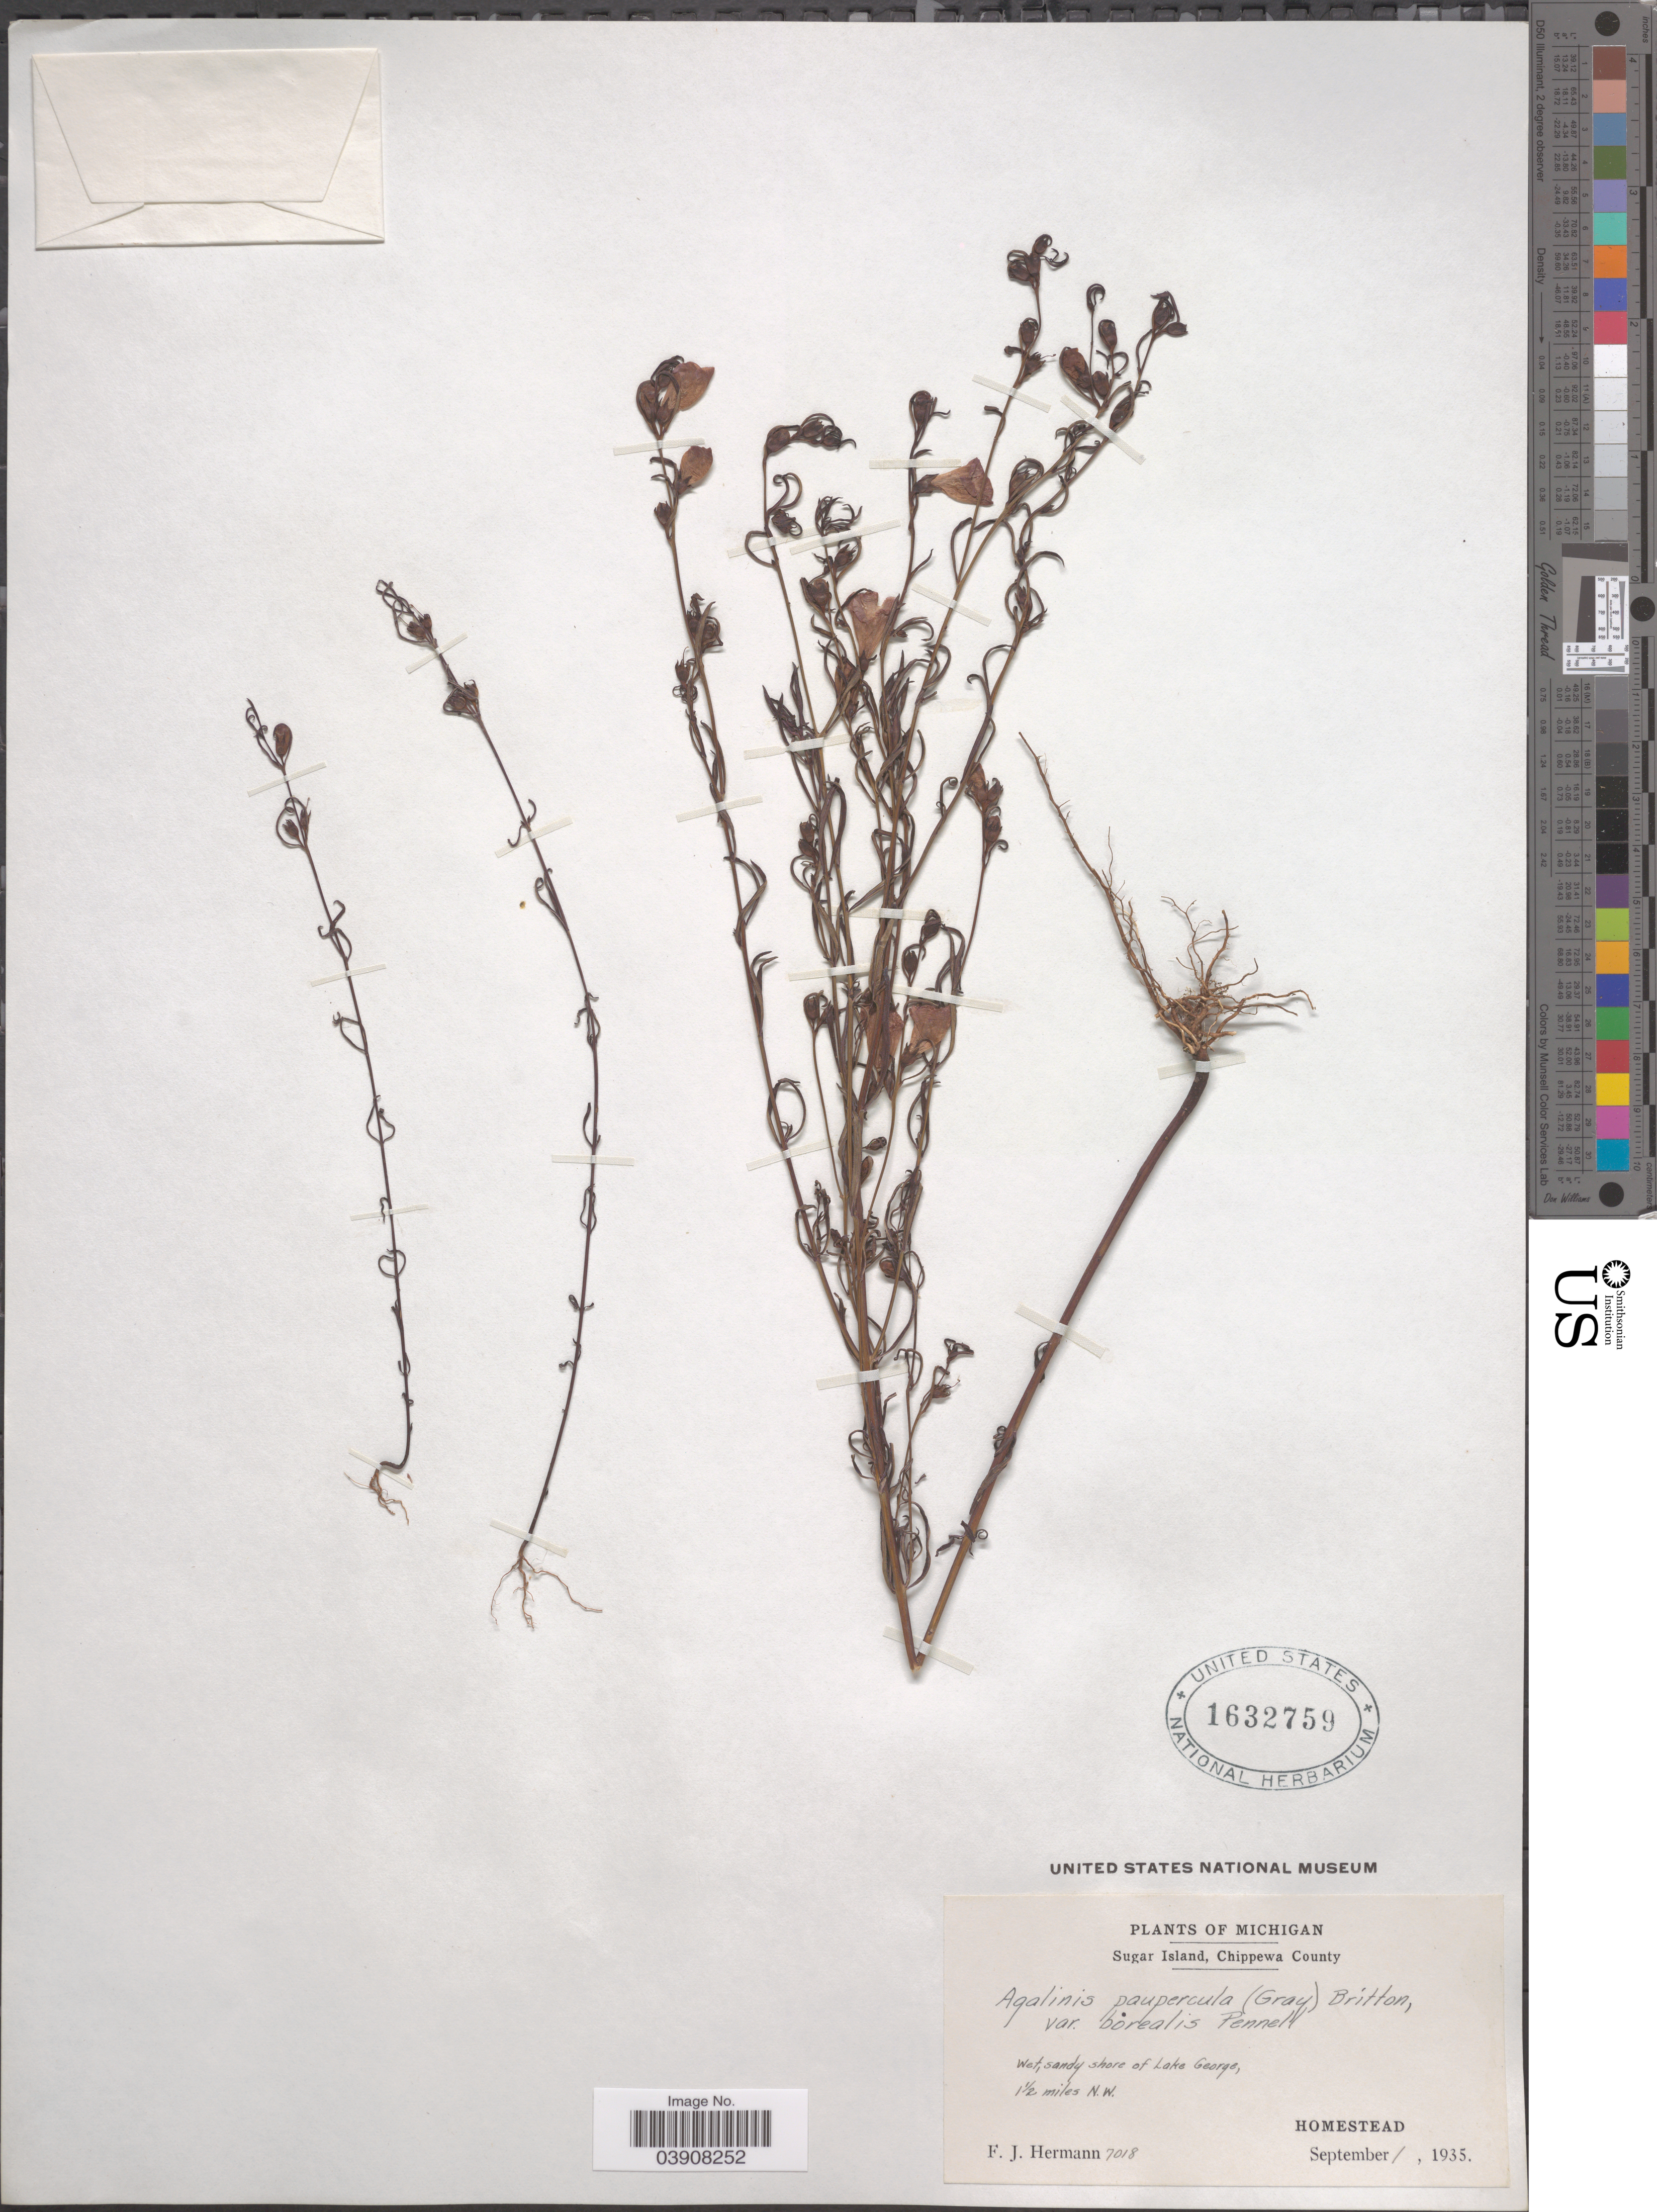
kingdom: Plantae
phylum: Tracheophyta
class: Magnoliopsida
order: Lamiales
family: Orobanchaceae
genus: Agalinis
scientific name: Agalinis paupercula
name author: (A. Gray) Britton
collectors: F. J. Hermann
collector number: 7018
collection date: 1935-09-01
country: United States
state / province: Michigan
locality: Sugar Island, Chippewa County. Wet, sandy shore of Lake George, 1½ miles N.W. Homestead.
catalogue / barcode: US 1632759